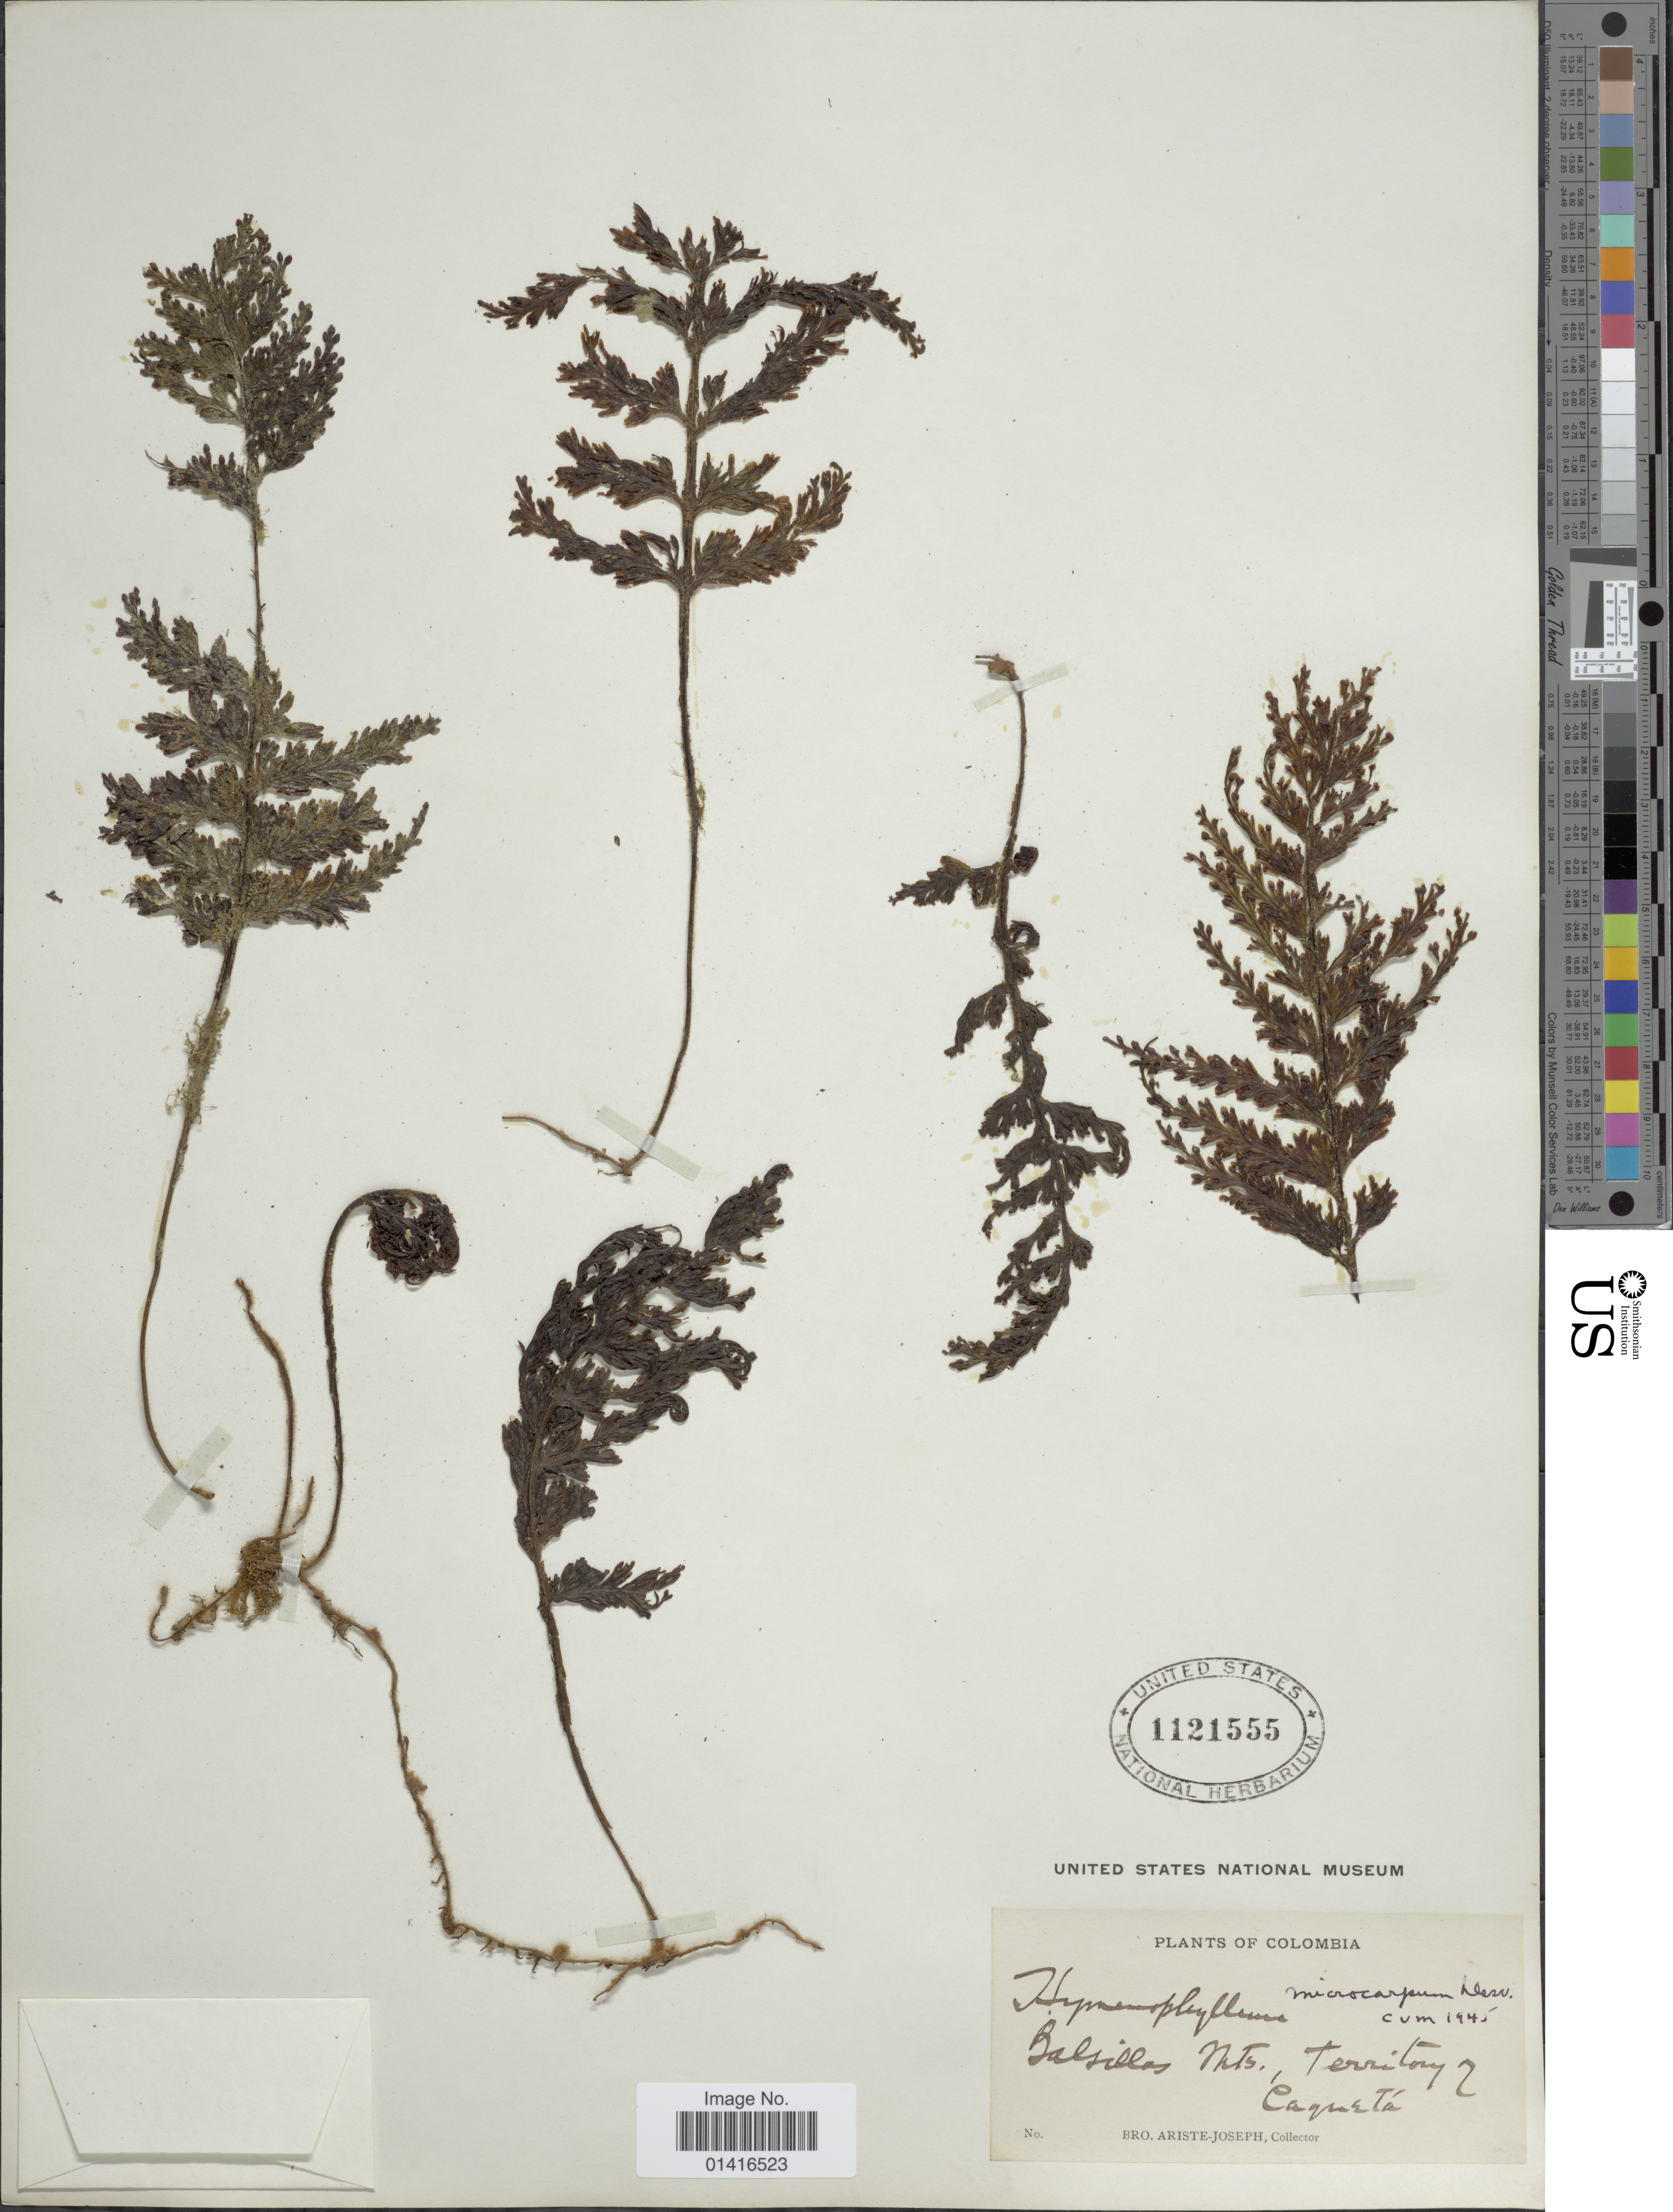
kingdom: Plantae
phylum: Tracheophyta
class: Polypodiopsida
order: Hymenophyllales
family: Hymenophyllaceae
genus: Hymenophyllum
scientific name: Hymenophyllum microcarpum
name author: (Desv.) Lellinger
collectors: Bro. Ariste-Joseph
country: Colombia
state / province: Caquetá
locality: Balsillas Mts, territory y Caquetá.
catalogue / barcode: US 1121555